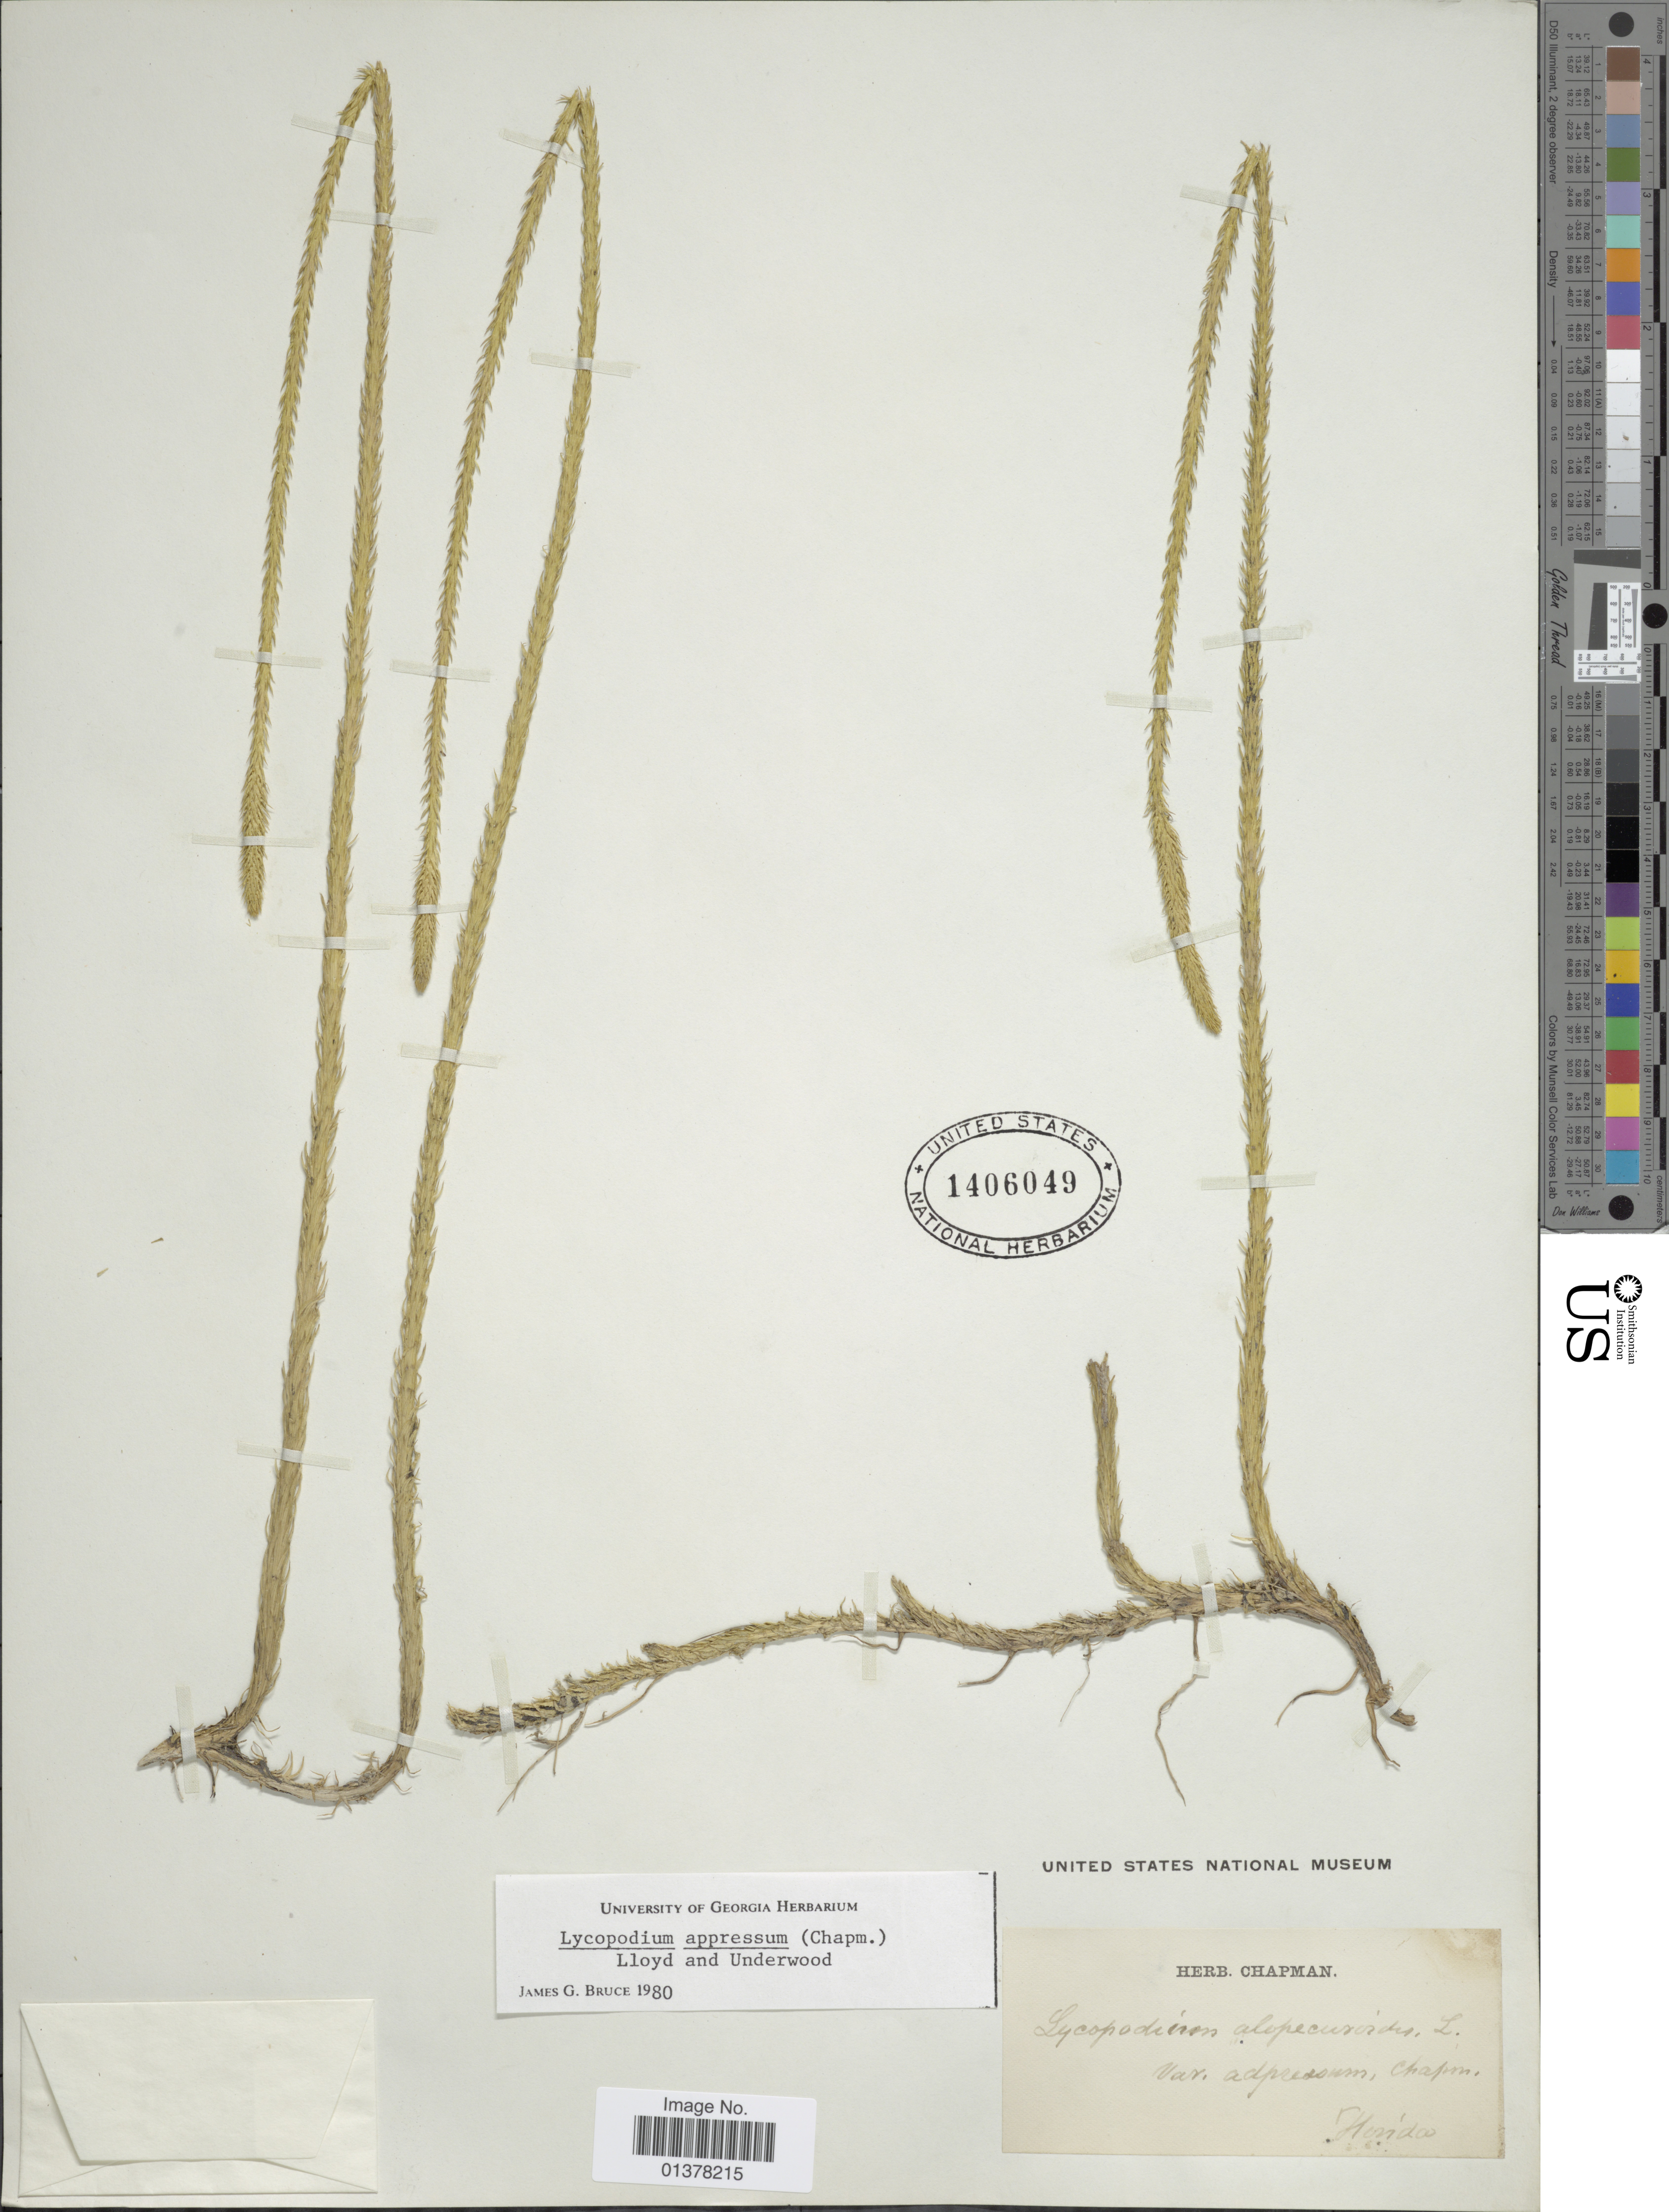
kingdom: Plantae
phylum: Tracheophyta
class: Lycopodiopsida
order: Lycopodiales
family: Lycopodiaceae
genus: Lycopodiella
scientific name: Lycopodiella appressa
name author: (Chapm.) Cranfill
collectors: ex herb. Chapman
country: United States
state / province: Florida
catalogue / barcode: US 1406049